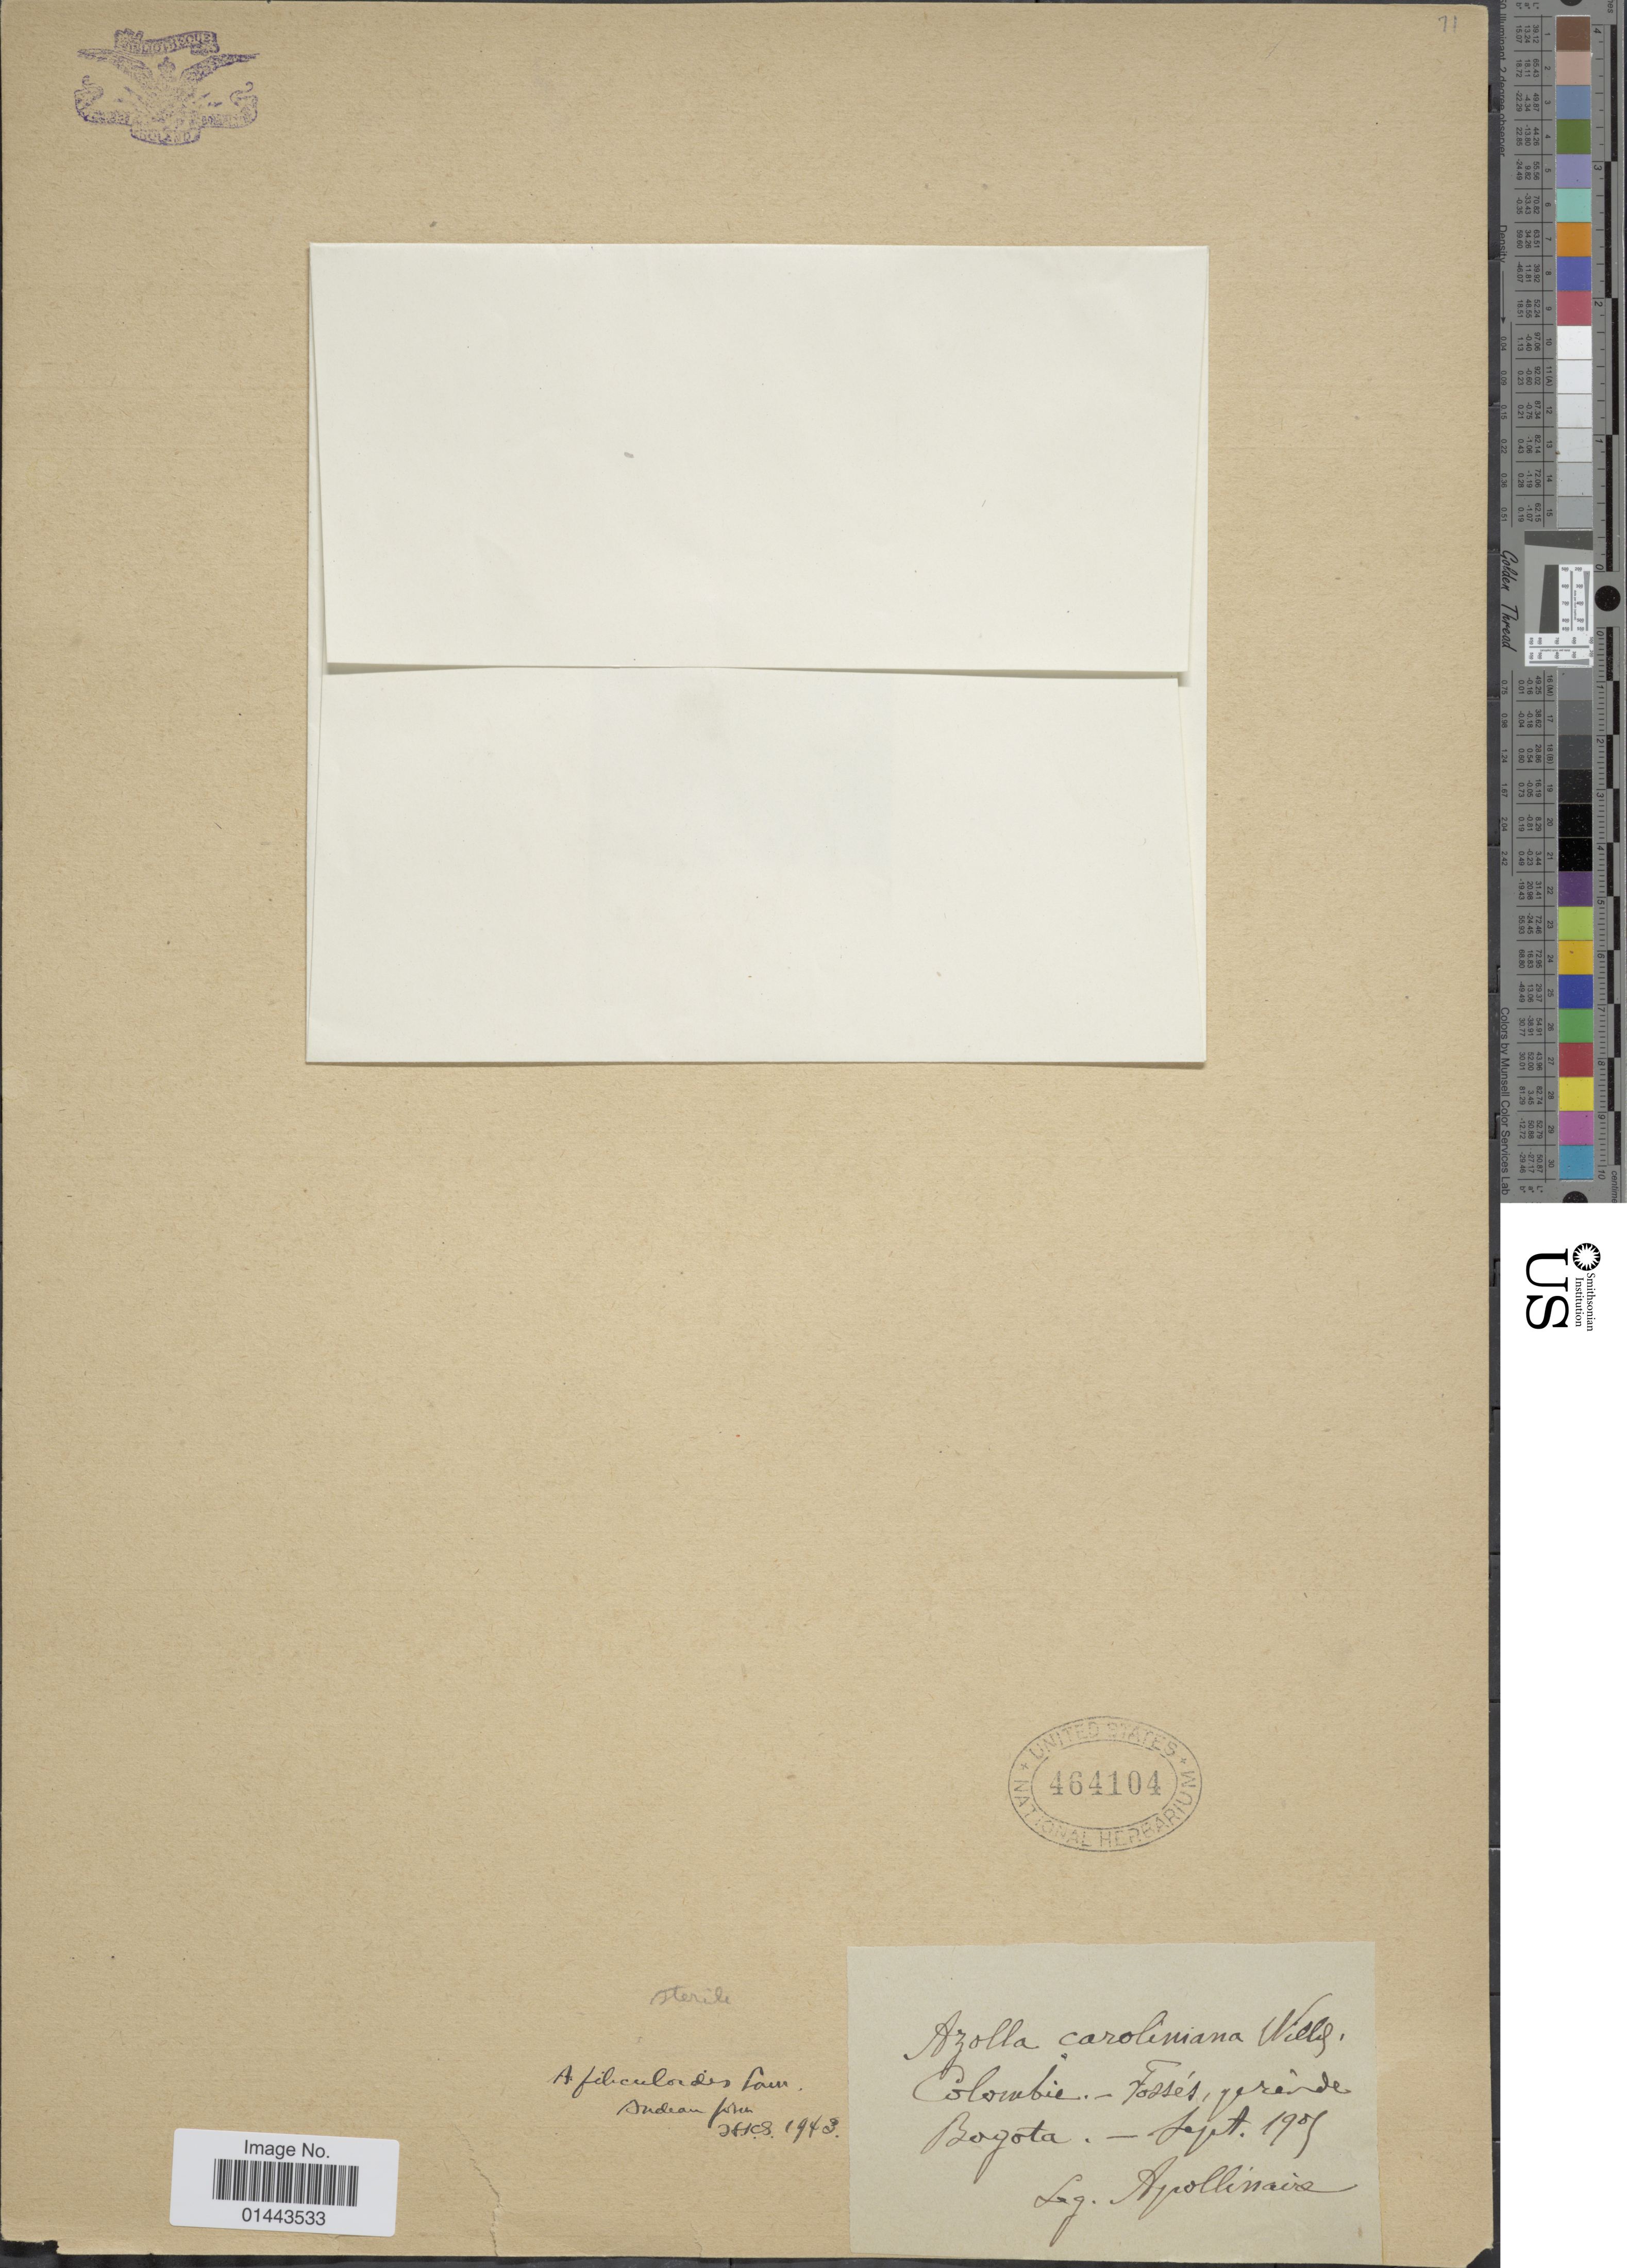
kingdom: Plantae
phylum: Tracheophyta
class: Polypodiopsida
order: Salviniales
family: Salviniaceae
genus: Azolla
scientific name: Azolla filiculoides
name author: Lam.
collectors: Apollinaire, --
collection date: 1909-09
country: Colombia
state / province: Bogota D.C.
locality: Fosses, querinde. [interpreted] Bogota.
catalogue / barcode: US 464104